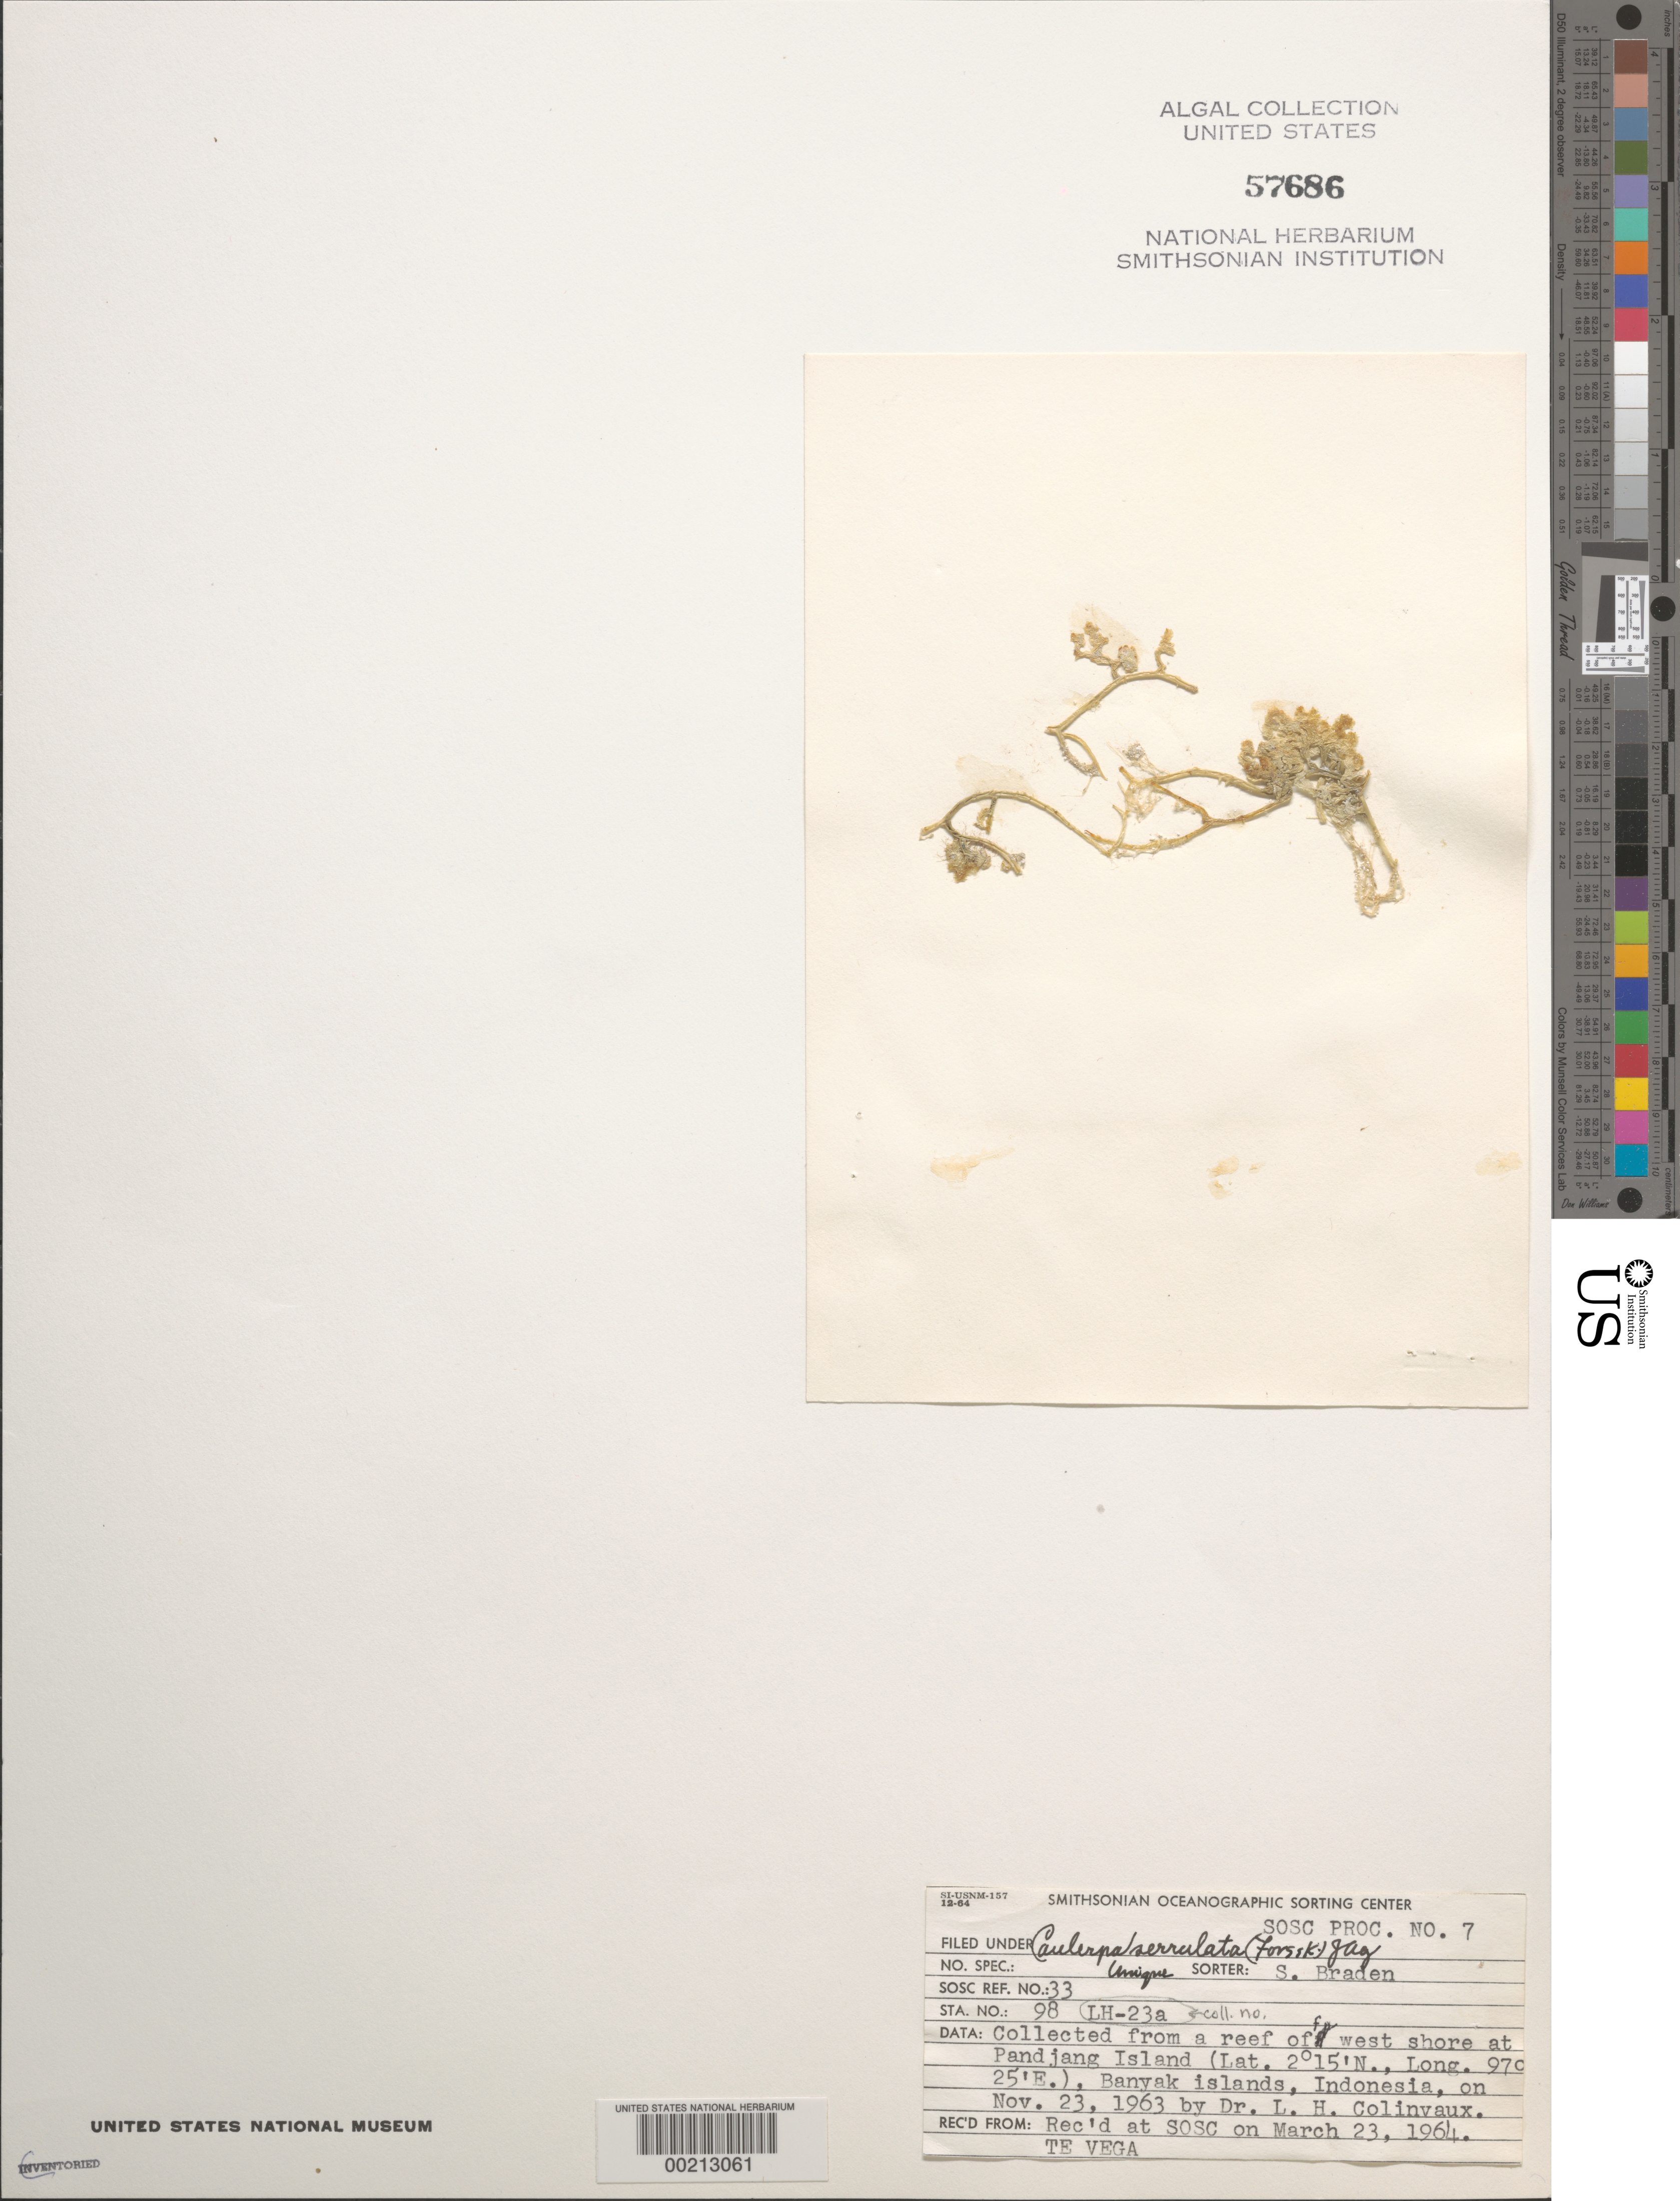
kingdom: Plantae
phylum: Chlorophyta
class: Ulvophyceae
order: Bryopsidales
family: Caulerpaceae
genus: Caulerpa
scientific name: Caulerpa serrulata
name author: (Forssk.) J. Agardh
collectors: L. Hillis-Colinvaux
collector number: LH-23a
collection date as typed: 23 Nov 1963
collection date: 1963-11-23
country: Indonesia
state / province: Sumatra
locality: Pandjang island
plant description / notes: Te Vega Cruise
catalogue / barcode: US 57686